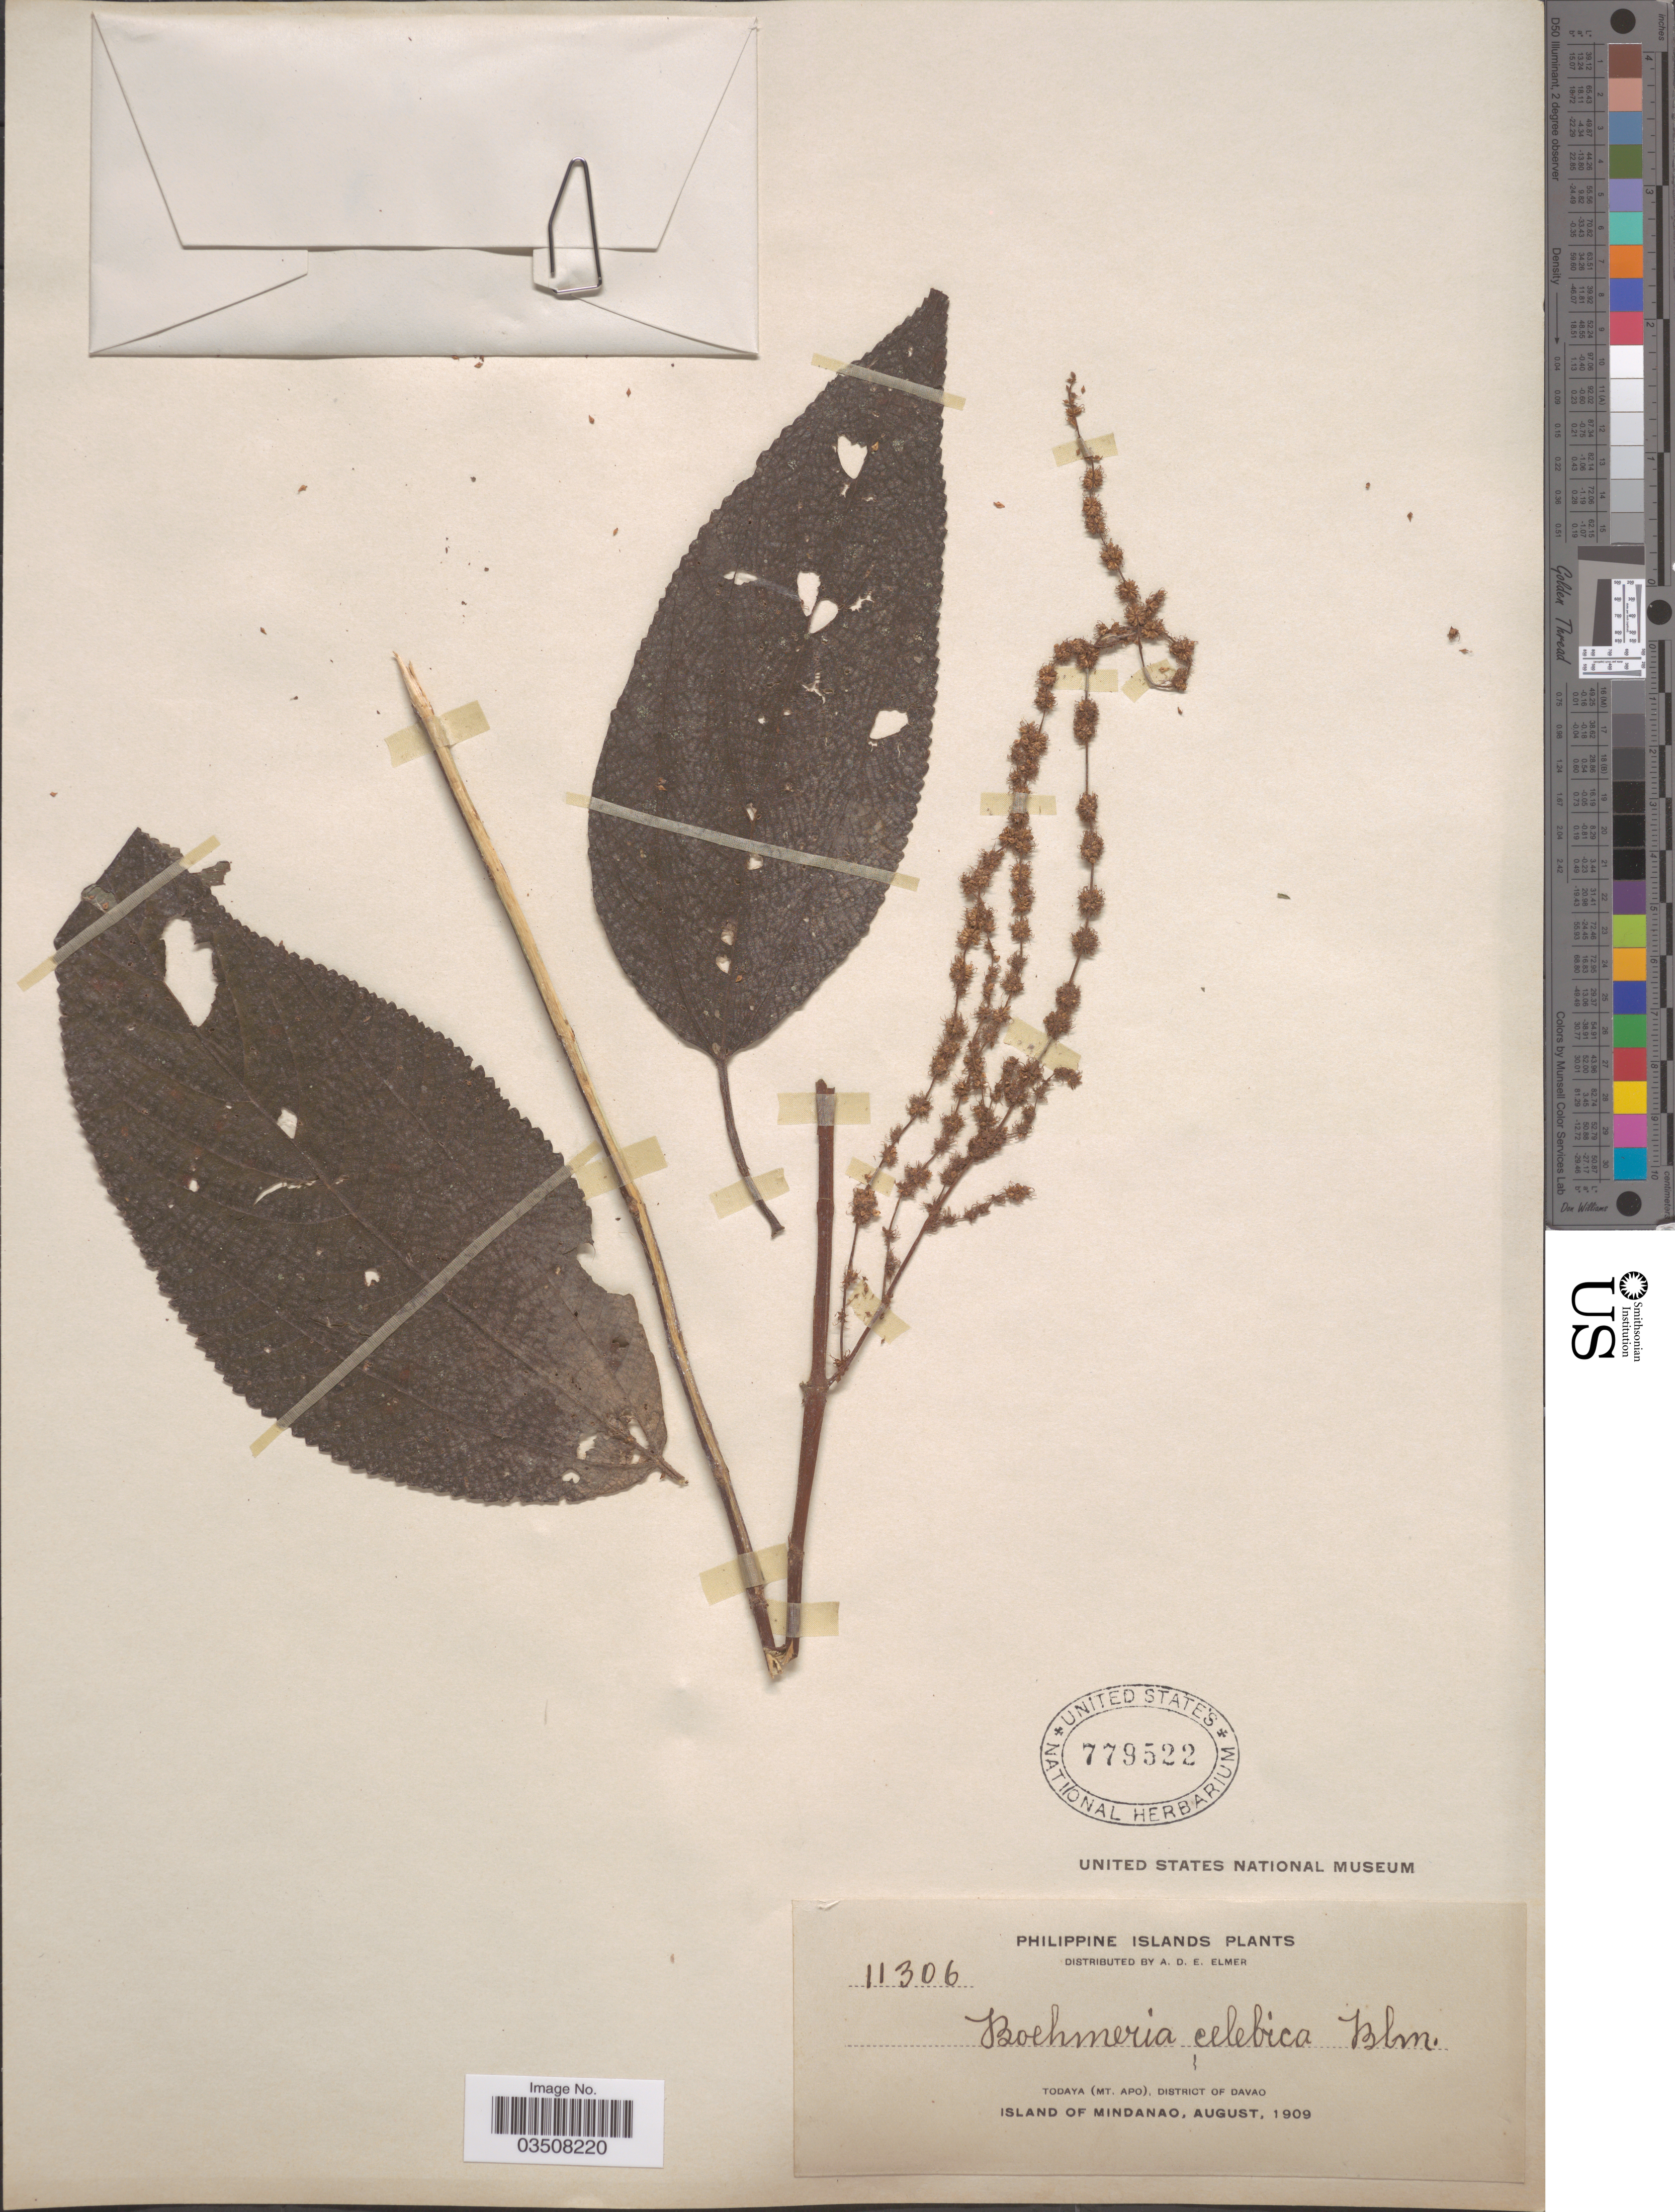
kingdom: Plantae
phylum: Tracheophyta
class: Magnoliopsida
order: Rosales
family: Urticaceae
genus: Boehmeria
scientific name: Boehmeria celebica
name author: Blume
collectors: A. D. E. Elmer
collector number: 11306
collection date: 1909-08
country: Philippines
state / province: Davao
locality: Philippine Islands. Todaya (Mt. Apo), District Davao, Island of Mindanao.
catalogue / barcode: US 779522